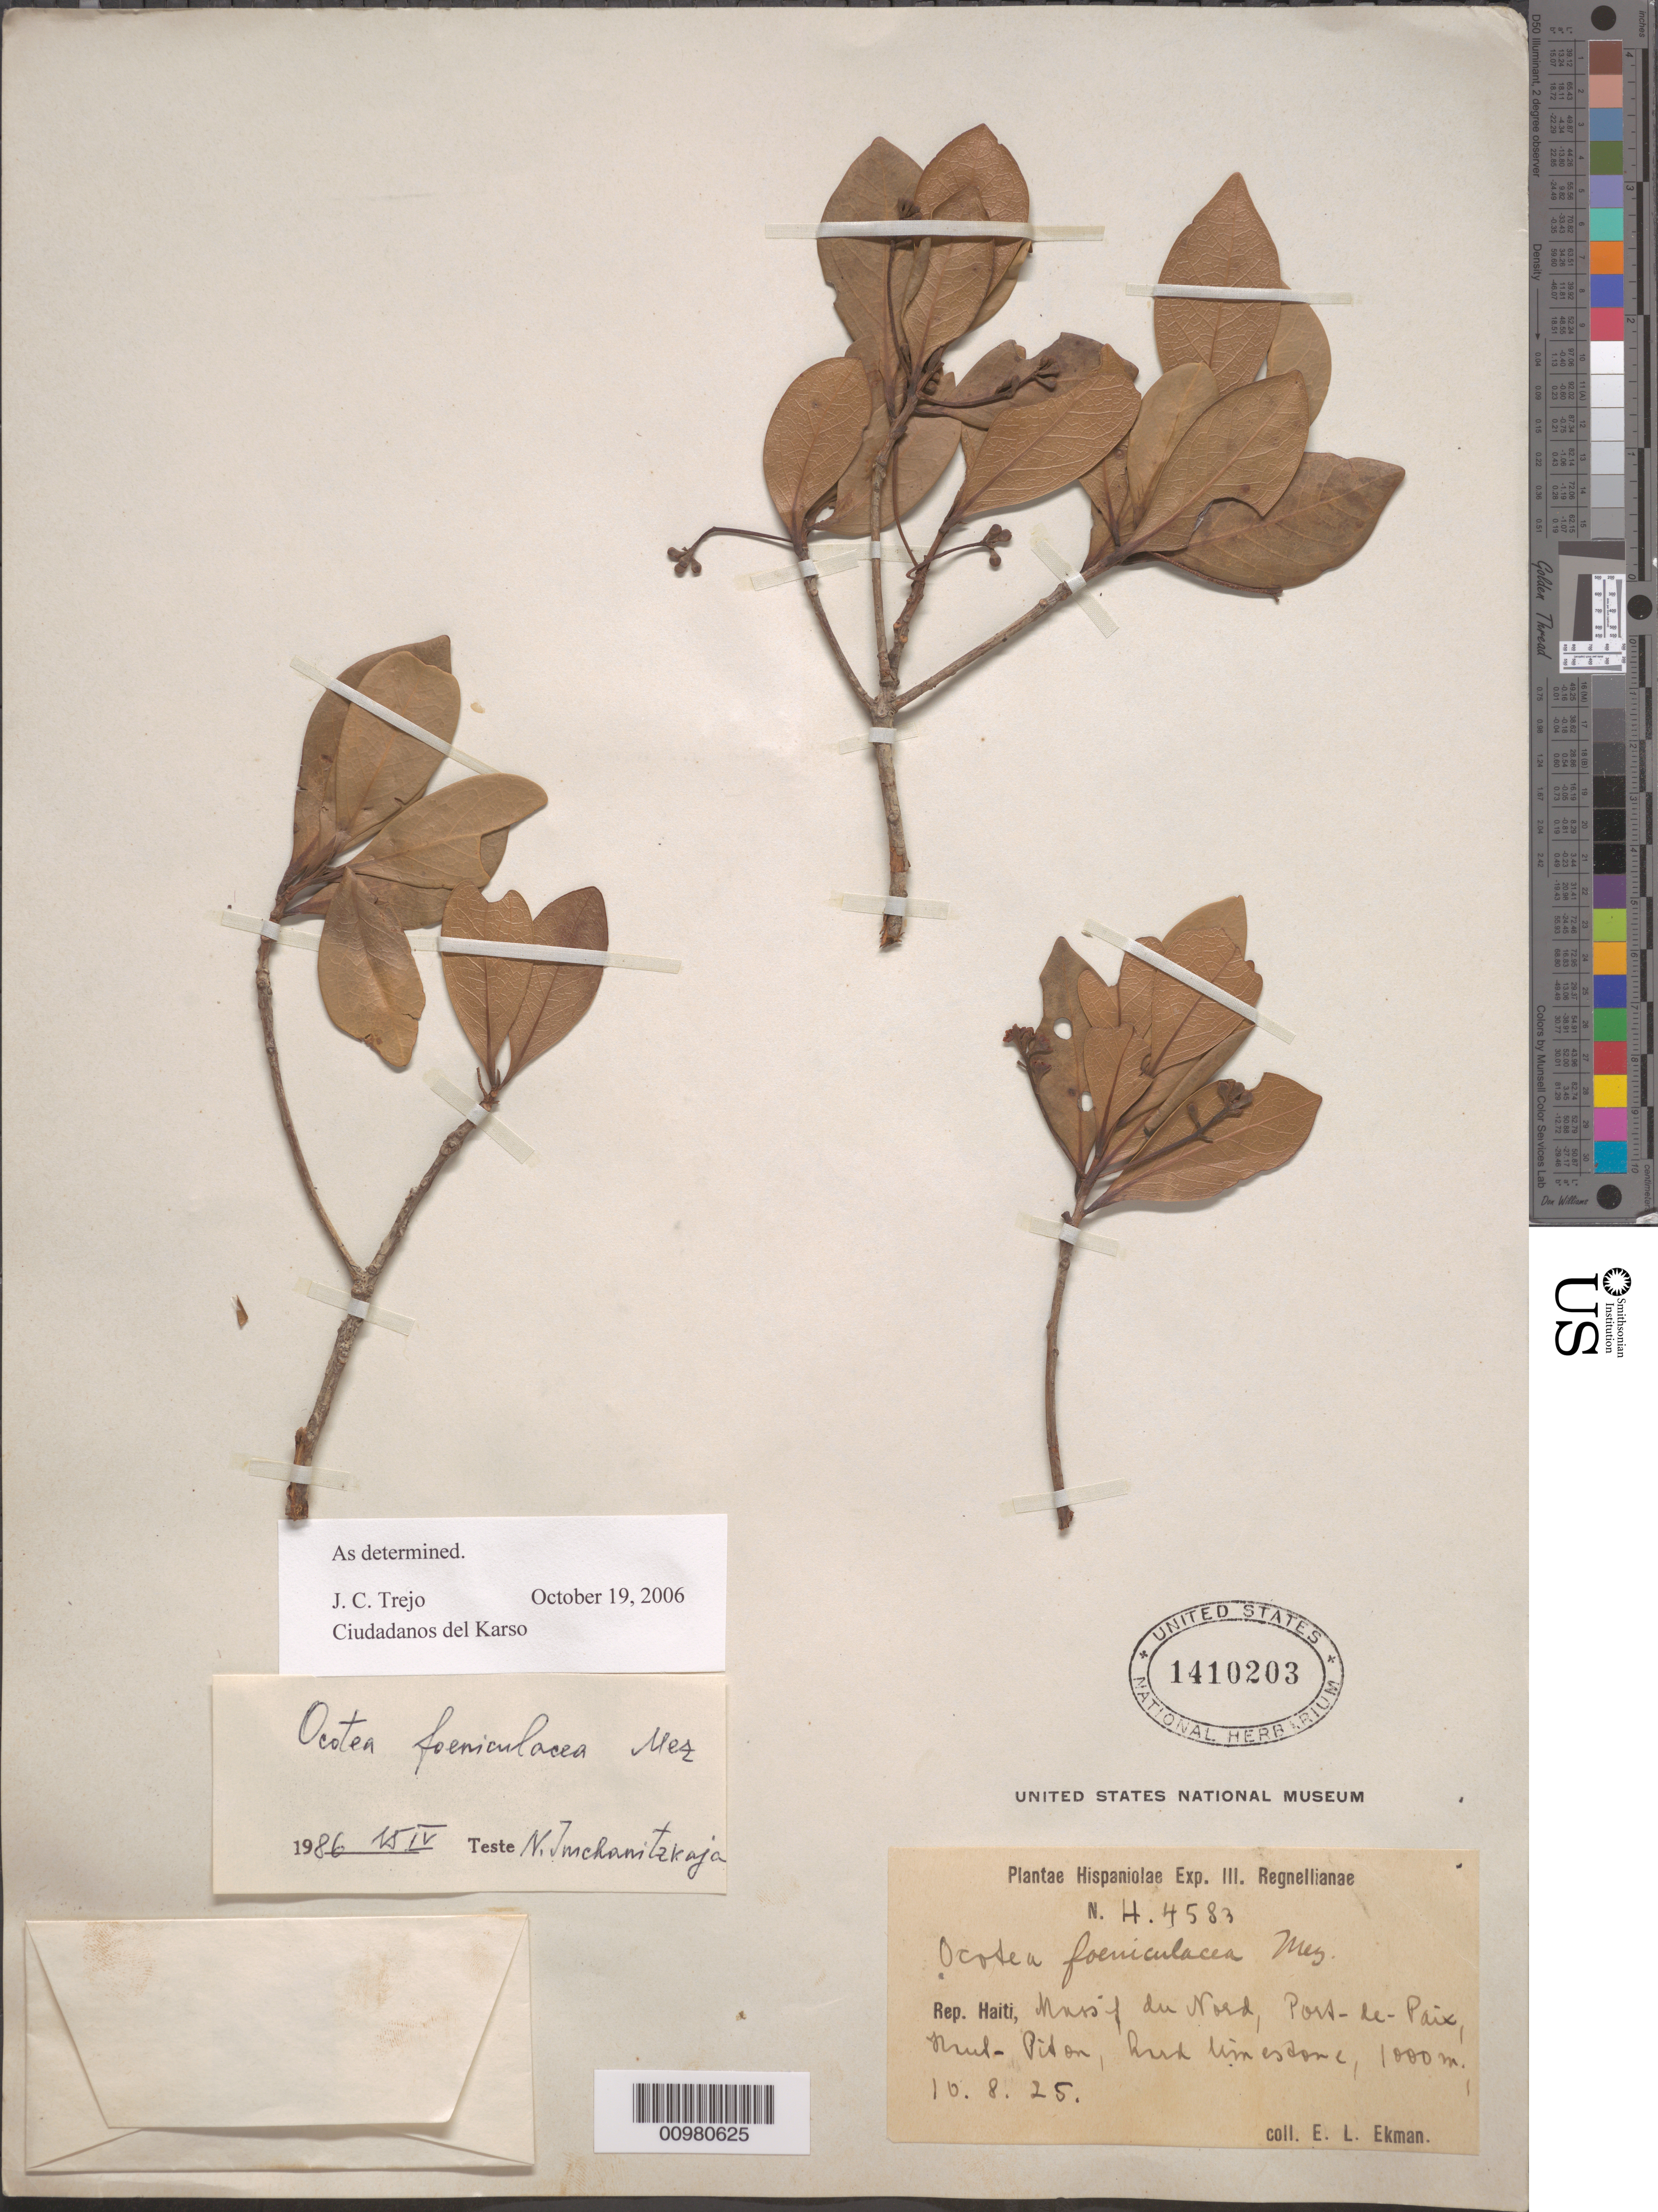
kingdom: Plantae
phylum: Tracheophyta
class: Magnoliopsida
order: Laurales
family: Lauraceae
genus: Ocotea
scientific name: Ocotea foeniculacea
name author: Mez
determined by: Trejo-Torres, J. C.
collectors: E. L. Ekman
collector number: H 4583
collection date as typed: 10 Aug 1925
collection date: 1925-08-10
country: Haiti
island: Hispaniola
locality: Massif du Nord, Port-de-Paix, Monte Piton.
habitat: Rich limestone.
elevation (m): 1000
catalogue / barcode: US 1410203